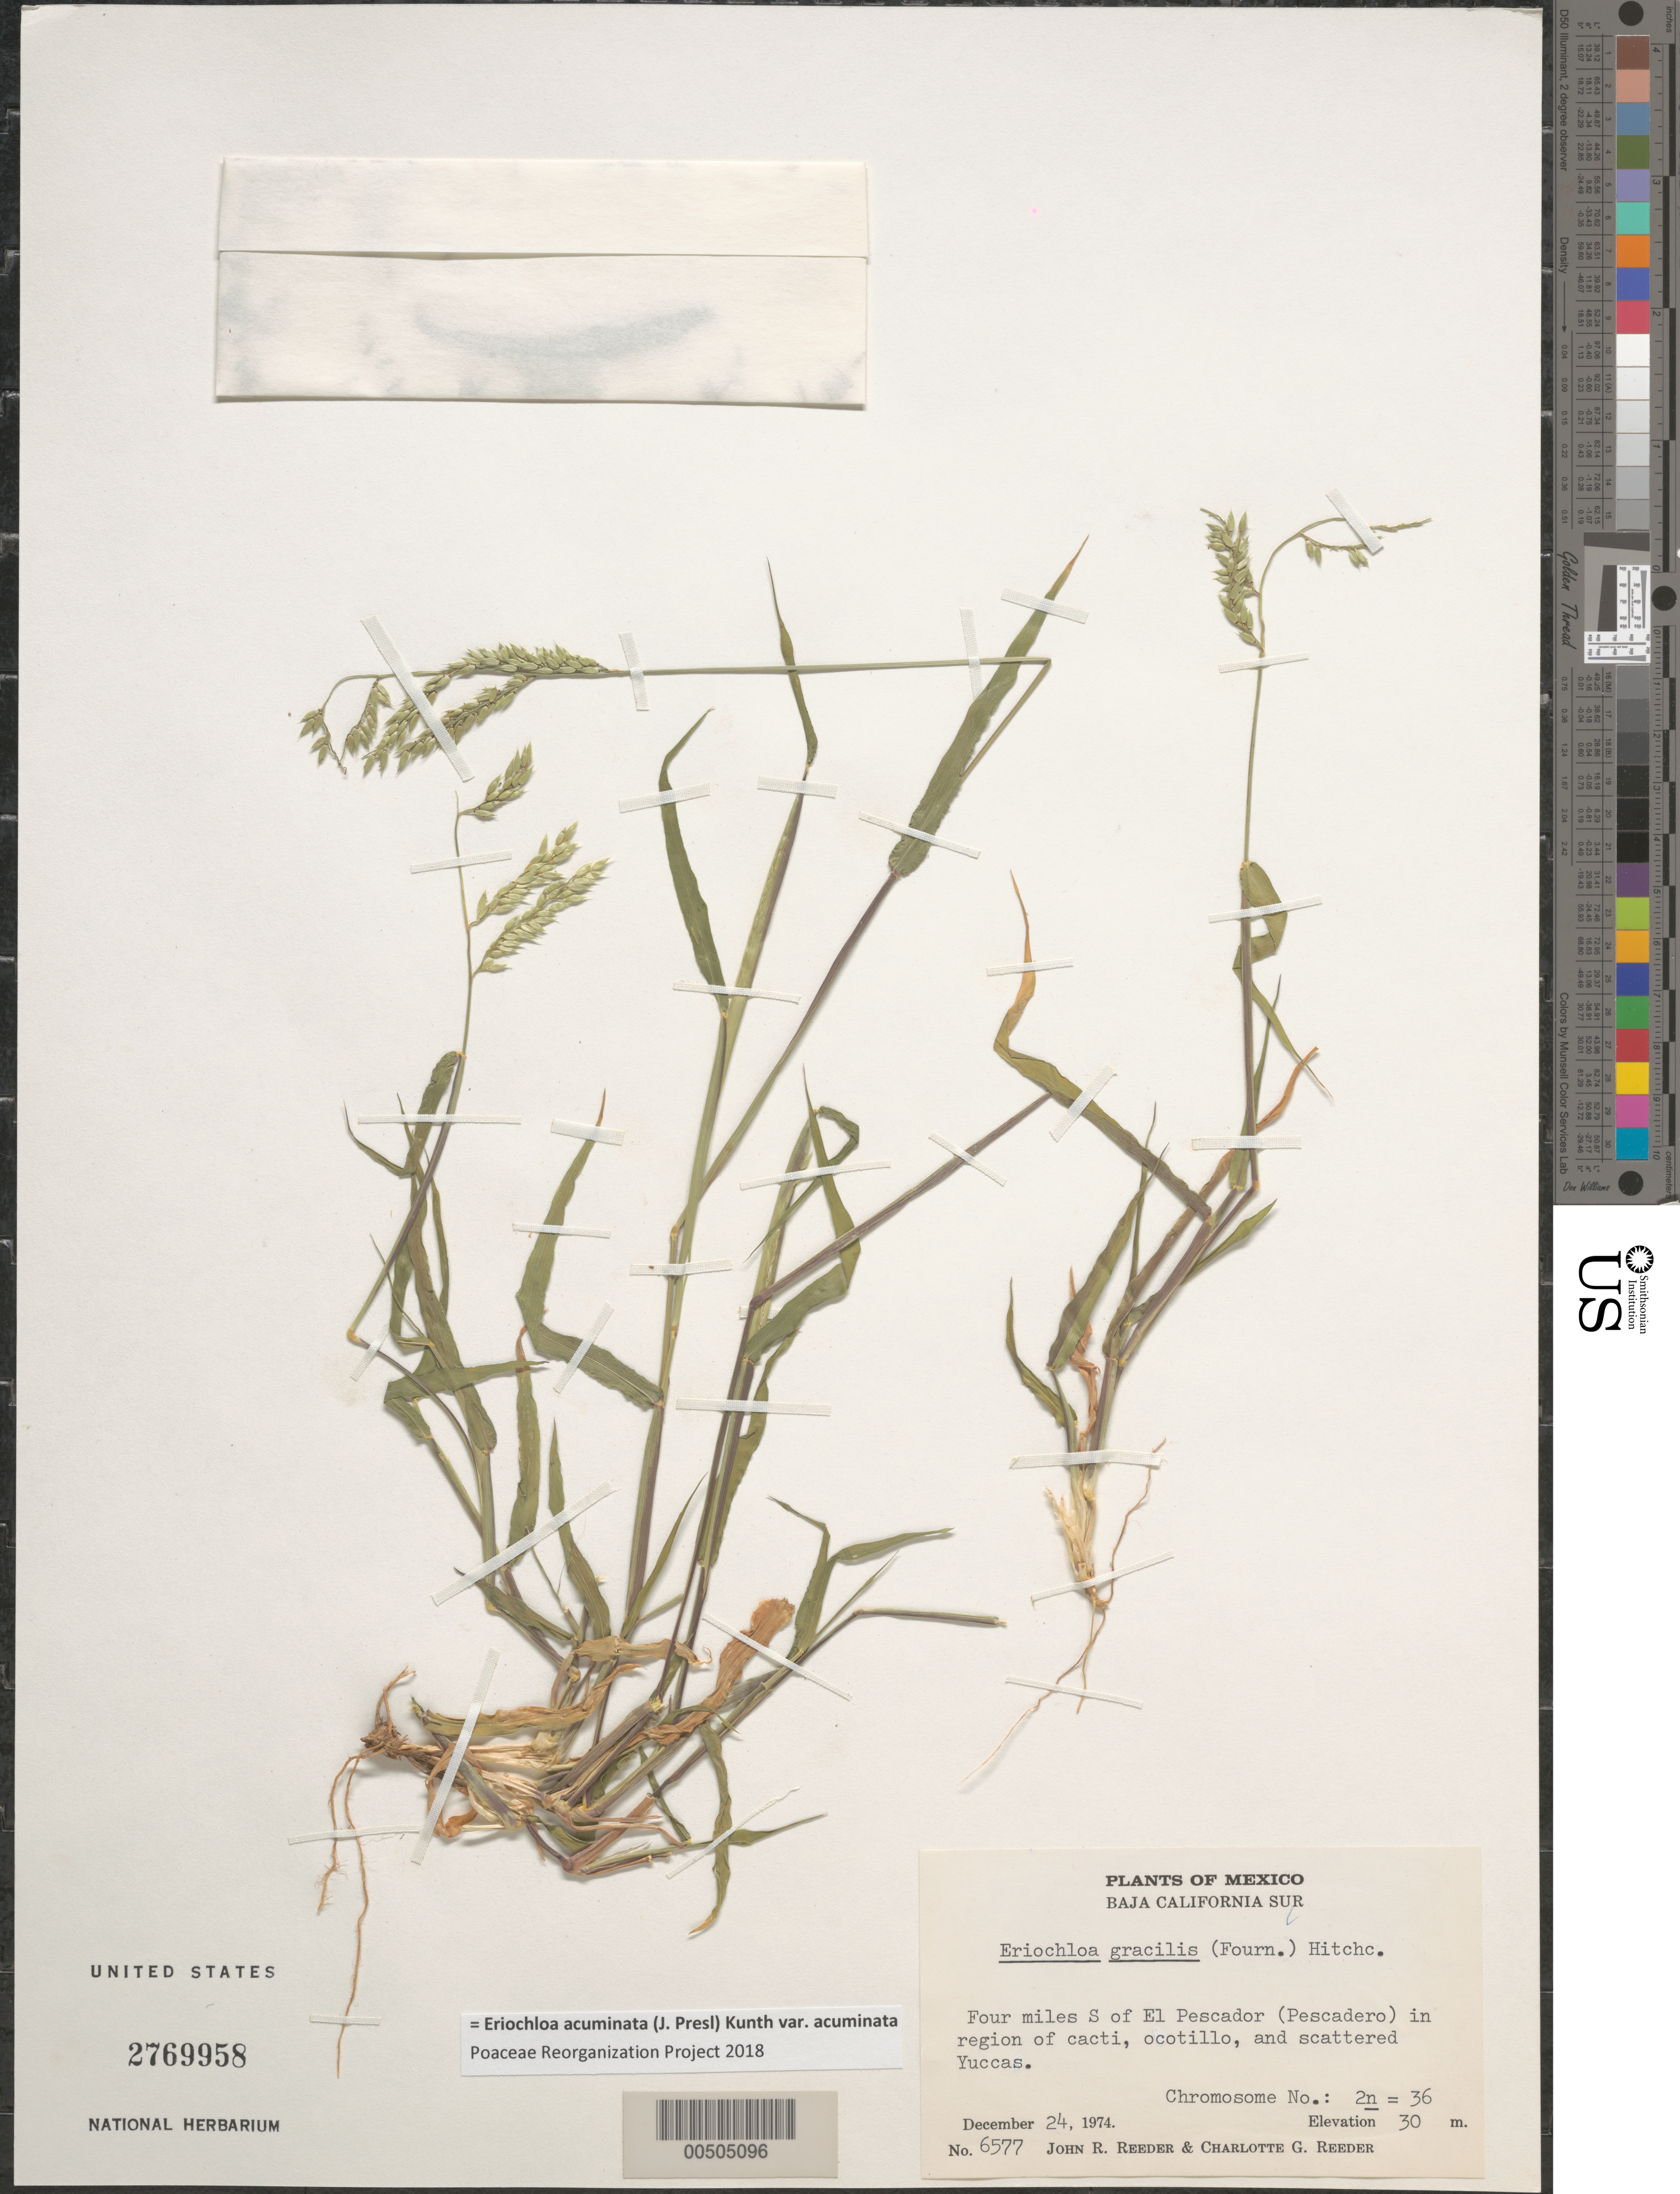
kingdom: Plantae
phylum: Tracheophyta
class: Liliopsida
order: Poales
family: Poaceae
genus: Eriochloa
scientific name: Eriochloa acuminata var. acuminata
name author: (J. Presl) Kunth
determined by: Poaceae Reorganization Project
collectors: J. R. Reeder & C. G. Reeder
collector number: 6577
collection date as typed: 24 Dec 1974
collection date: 1974-12-24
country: Mexico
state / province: Baja California Sur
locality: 4 mi S of El Pescador (Pescadero)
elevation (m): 30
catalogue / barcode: US 2769958